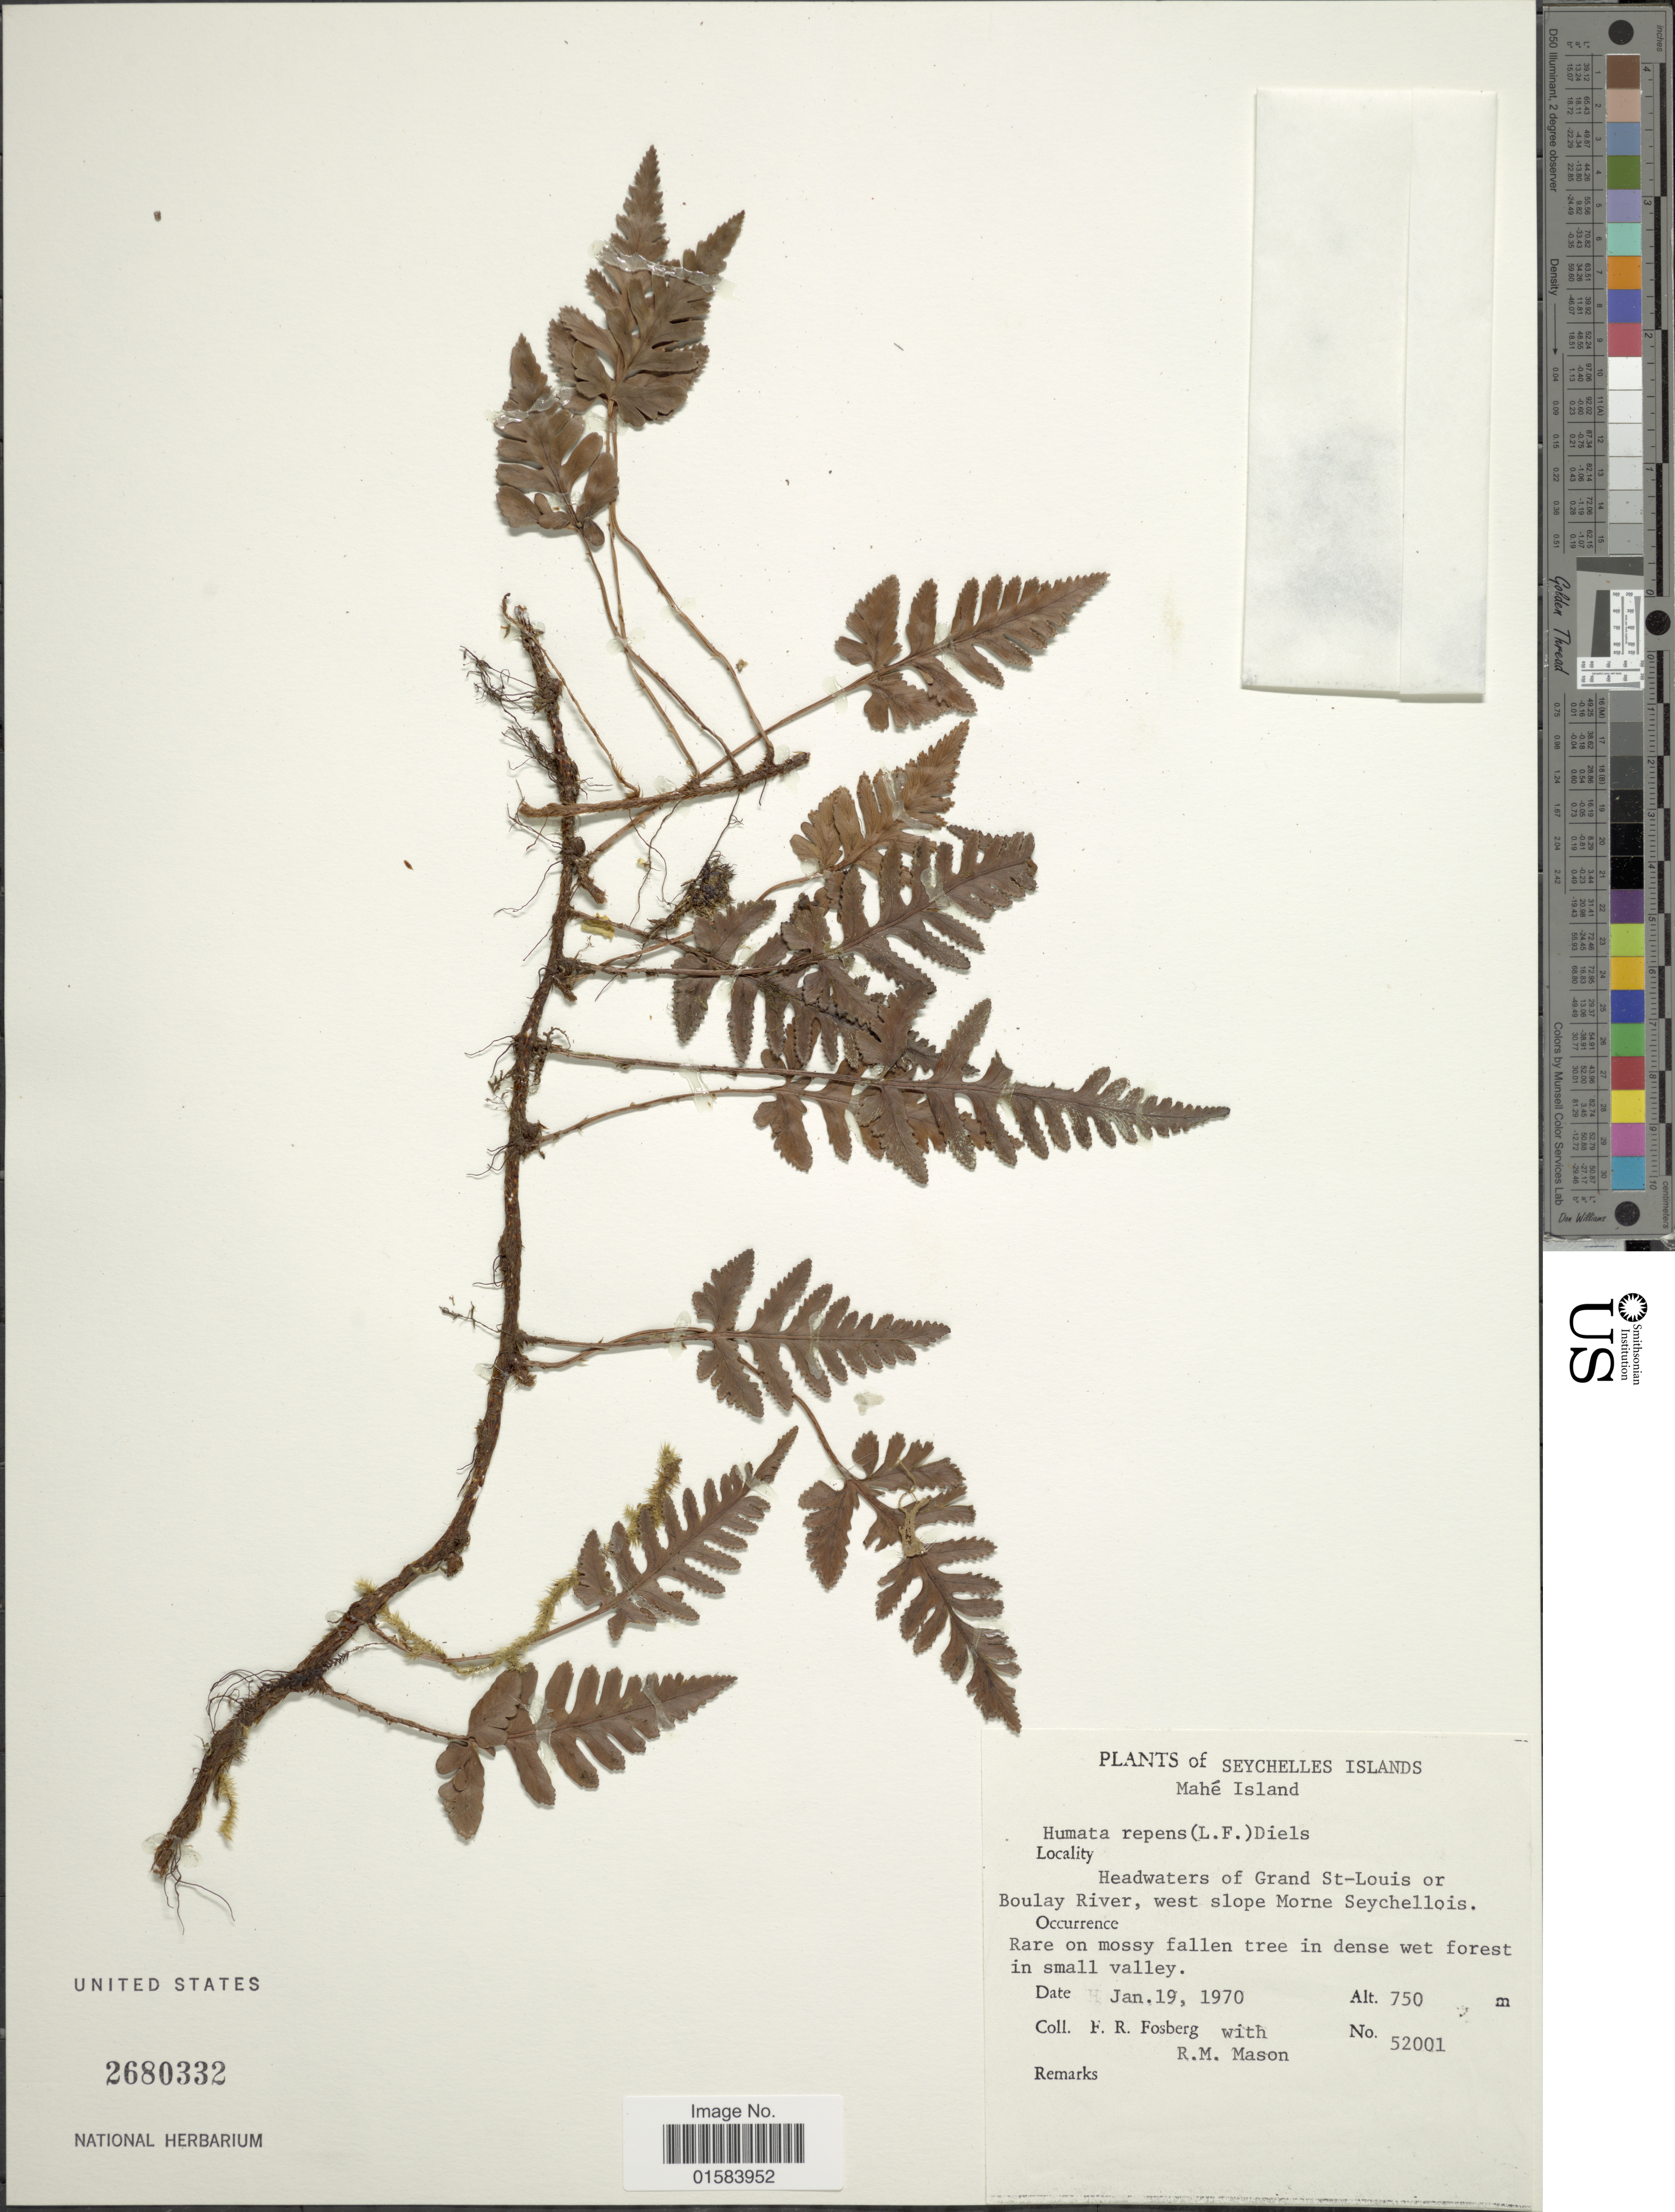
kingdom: Plantae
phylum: Tracheophyta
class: Polypodiopsida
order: Polypodiales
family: Davalliaceae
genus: Davallia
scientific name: Davallia repens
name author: (L. f.) Kuhn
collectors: F. R. Fosberg & R. Mason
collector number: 52001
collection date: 1970-01-19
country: Seychelles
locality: Seychelles Island, Mahé Island, Headwaters of Grand St-Louis or Boulay River, west slope Morne Seychellois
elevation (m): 750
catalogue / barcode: US 2680332